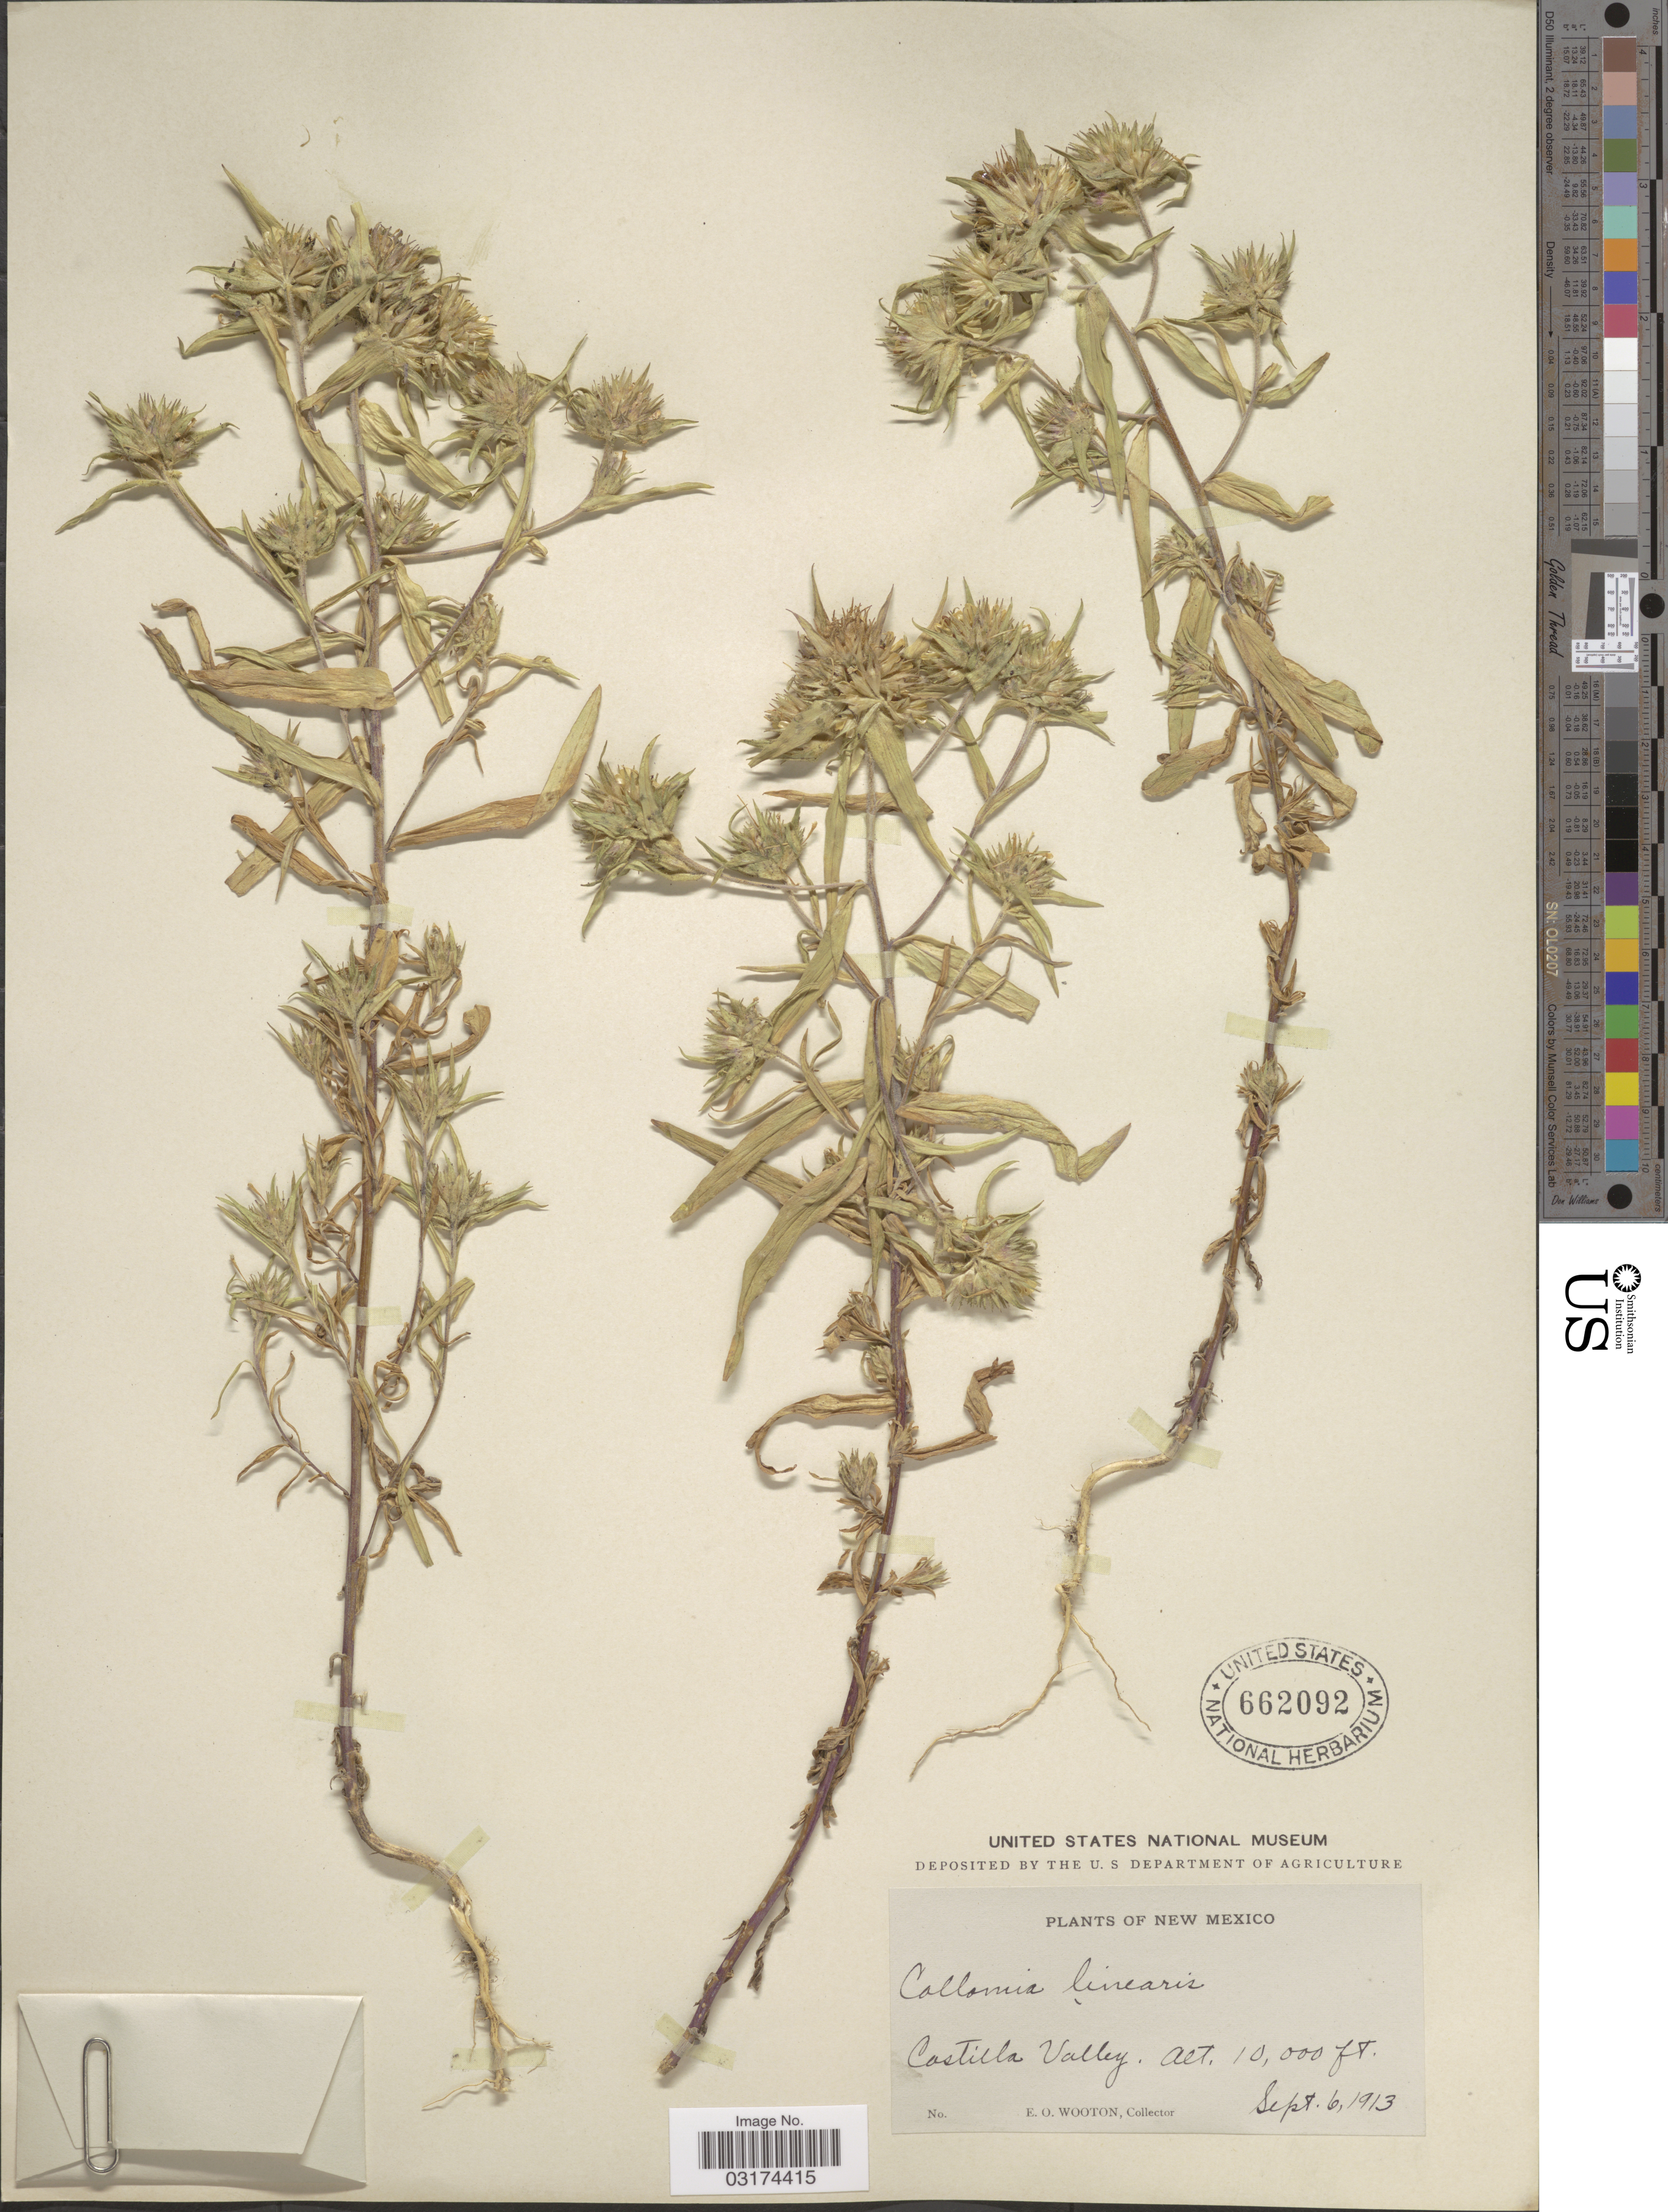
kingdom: Plantae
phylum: Tracheophyta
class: Magnoliopsida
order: Ericales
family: Polemoniaceae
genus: Collomia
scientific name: Collomia linearis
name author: Nutt.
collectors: E. O. Wooton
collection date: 1913-09-06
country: United States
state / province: New Mexico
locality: Castilla Valley.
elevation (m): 3048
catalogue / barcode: US 662092